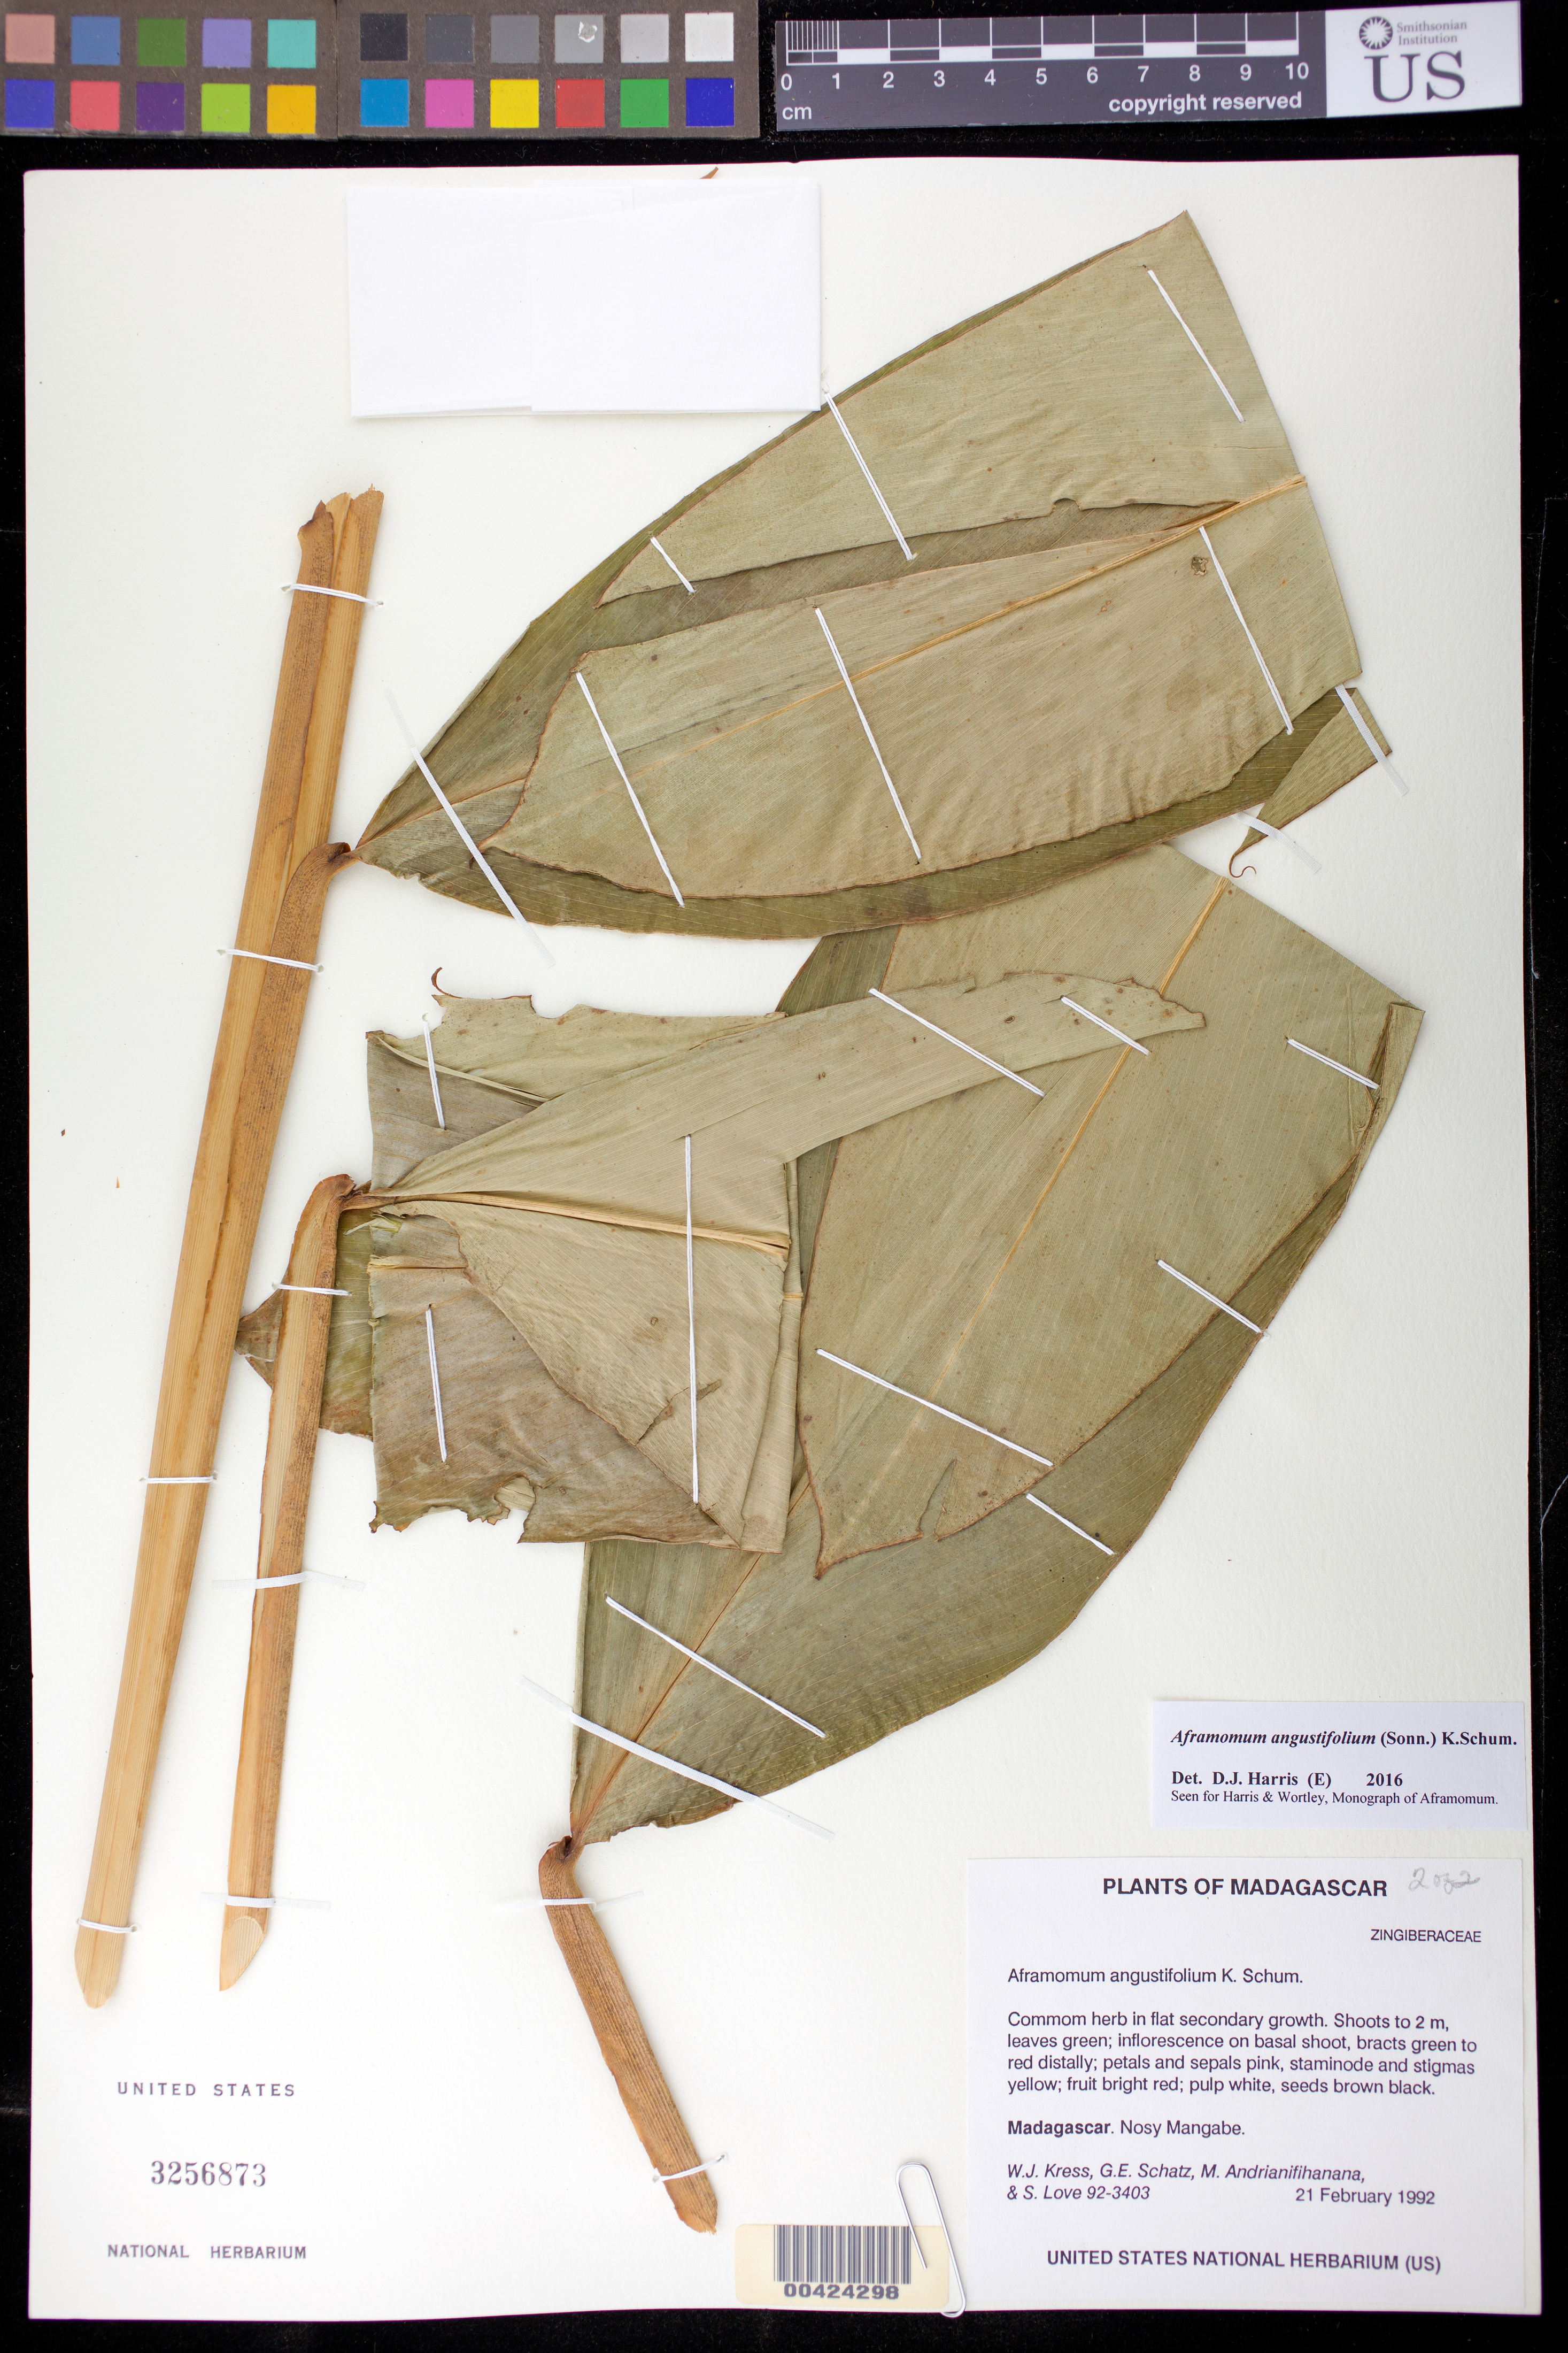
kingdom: Plantae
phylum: Tracheophyta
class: Liliopsida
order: Zingiberales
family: Zingiberaceae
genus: Aframomum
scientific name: Aframomum angustifolium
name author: (Sonn.) K. Schum.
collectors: W. J. Kress, G. Schatz, M. Andrianifihanana & S. Love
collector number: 92-3403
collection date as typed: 21 Feb 1992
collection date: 1992-02-21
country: Madagascar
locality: Nosy mangabe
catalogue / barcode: US 3256873